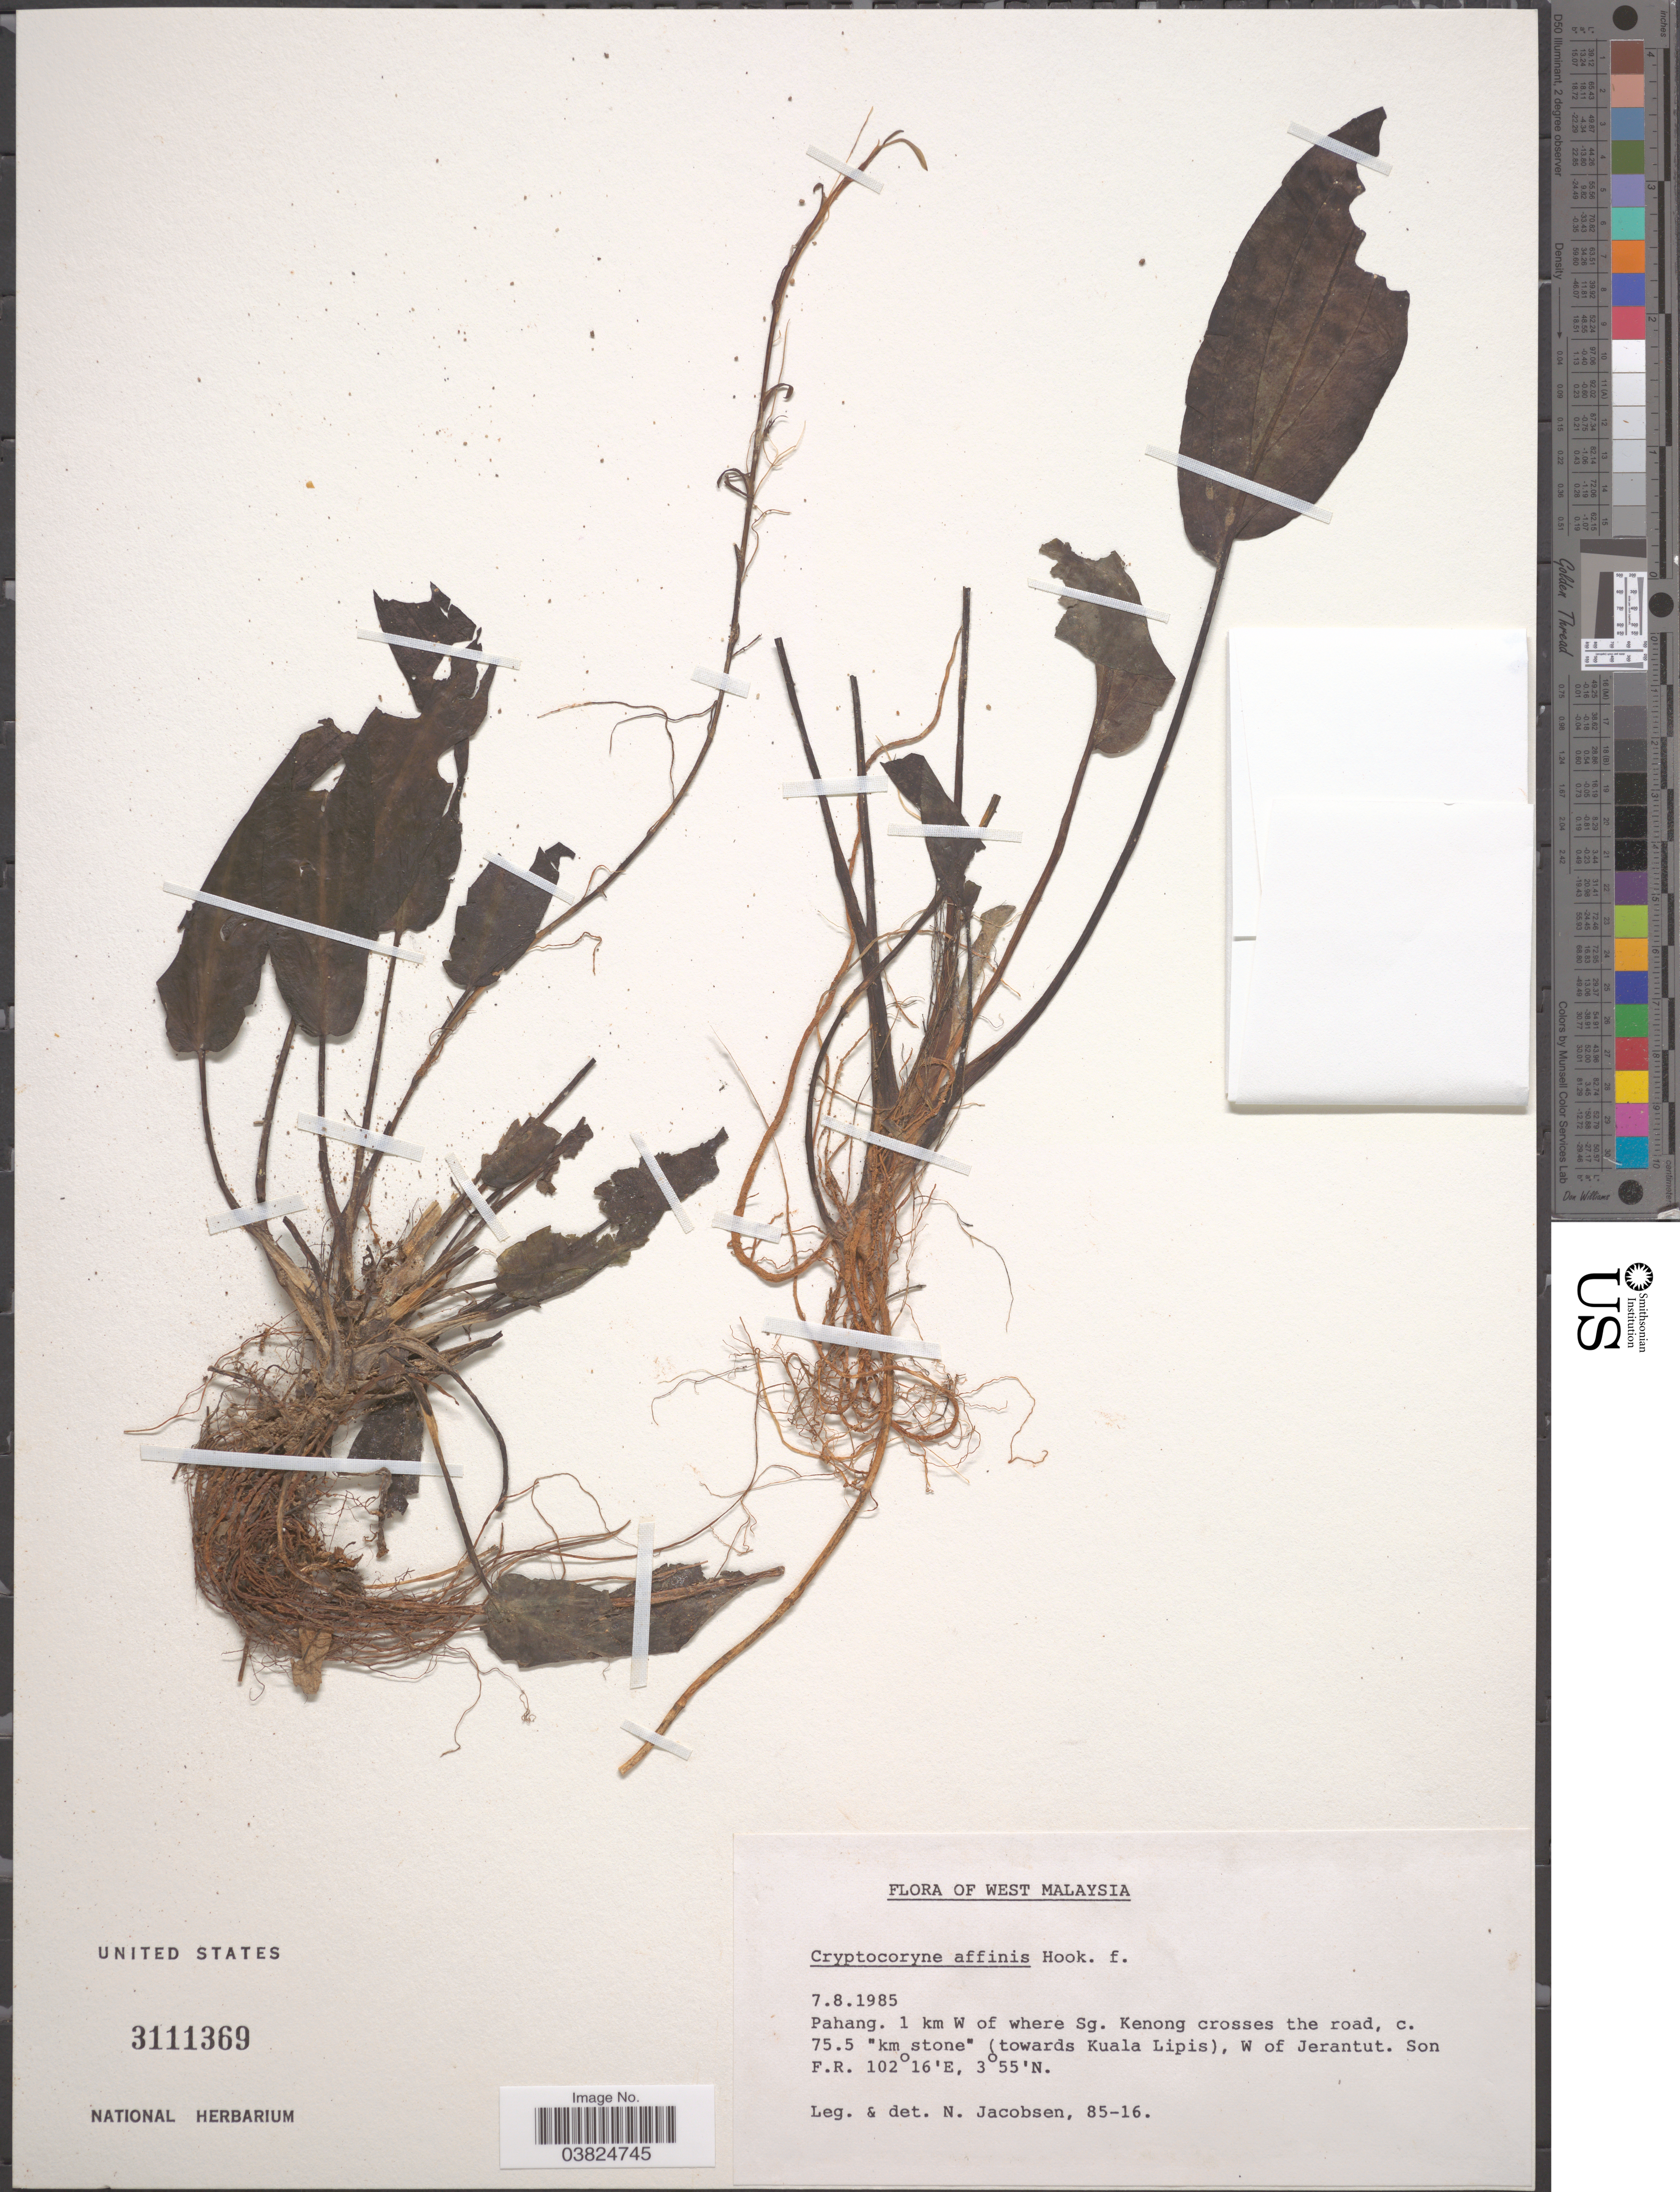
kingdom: Plantae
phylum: Tracheophyta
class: Liliopsida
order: Alismatales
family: Araceae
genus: Cryptocoryne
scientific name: Cryptocoryne affinis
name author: N.E. Br.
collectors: N. Jacobsen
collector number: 85-16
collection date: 1985-08-07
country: Malaysia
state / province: Pahang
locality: West Malaysia. 1 km W of where Sg. Kenong crosses the road, c. 75.5 "km stone" (towards Kuala Lipis), W of Jerantut. Son F. R.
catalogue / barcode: US 3111369